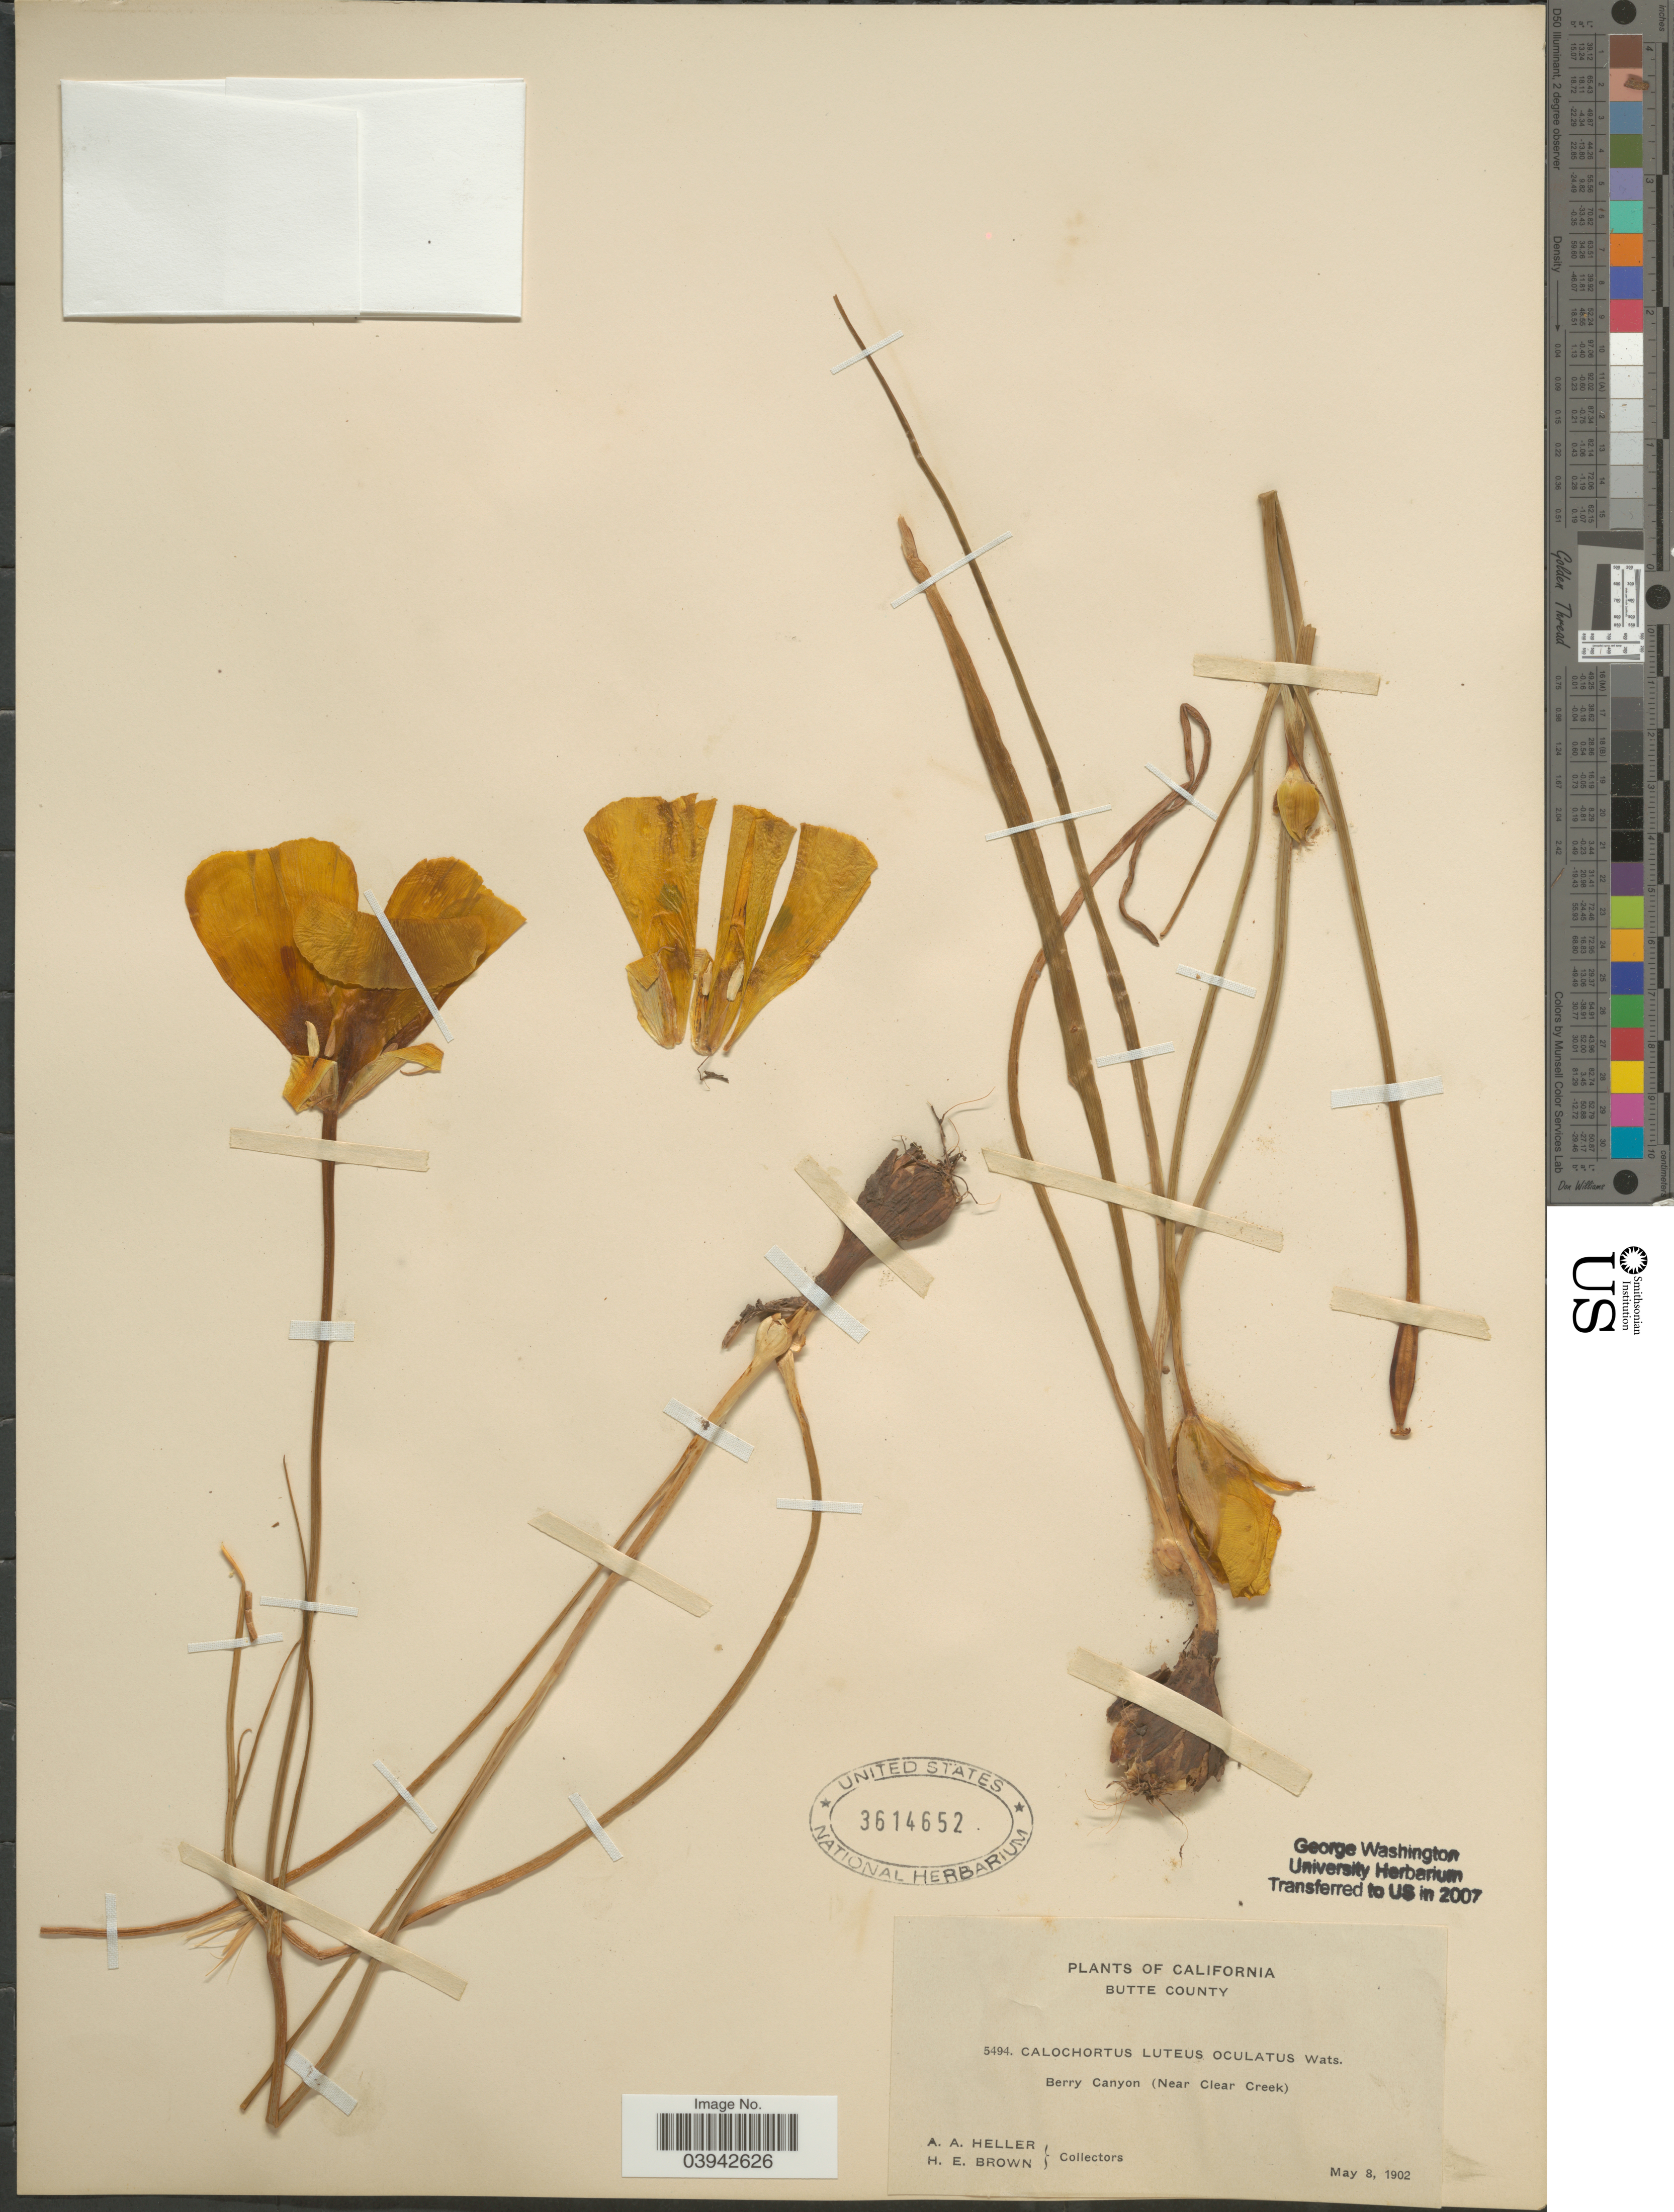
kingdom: Plantae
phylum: Tracheophyta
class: Liliopsida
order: Liliales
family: Liliaceae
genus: Calochortus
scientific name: Calochortus luteus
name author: Douglas ex Lindl.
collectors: A. A. Heller & H. E. Brown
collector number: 5494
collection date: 1902-05-08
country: United States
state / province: California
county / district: Butte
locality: Butte County. Berry Canyon (Near Clear Creek).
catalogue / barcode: US 3614652